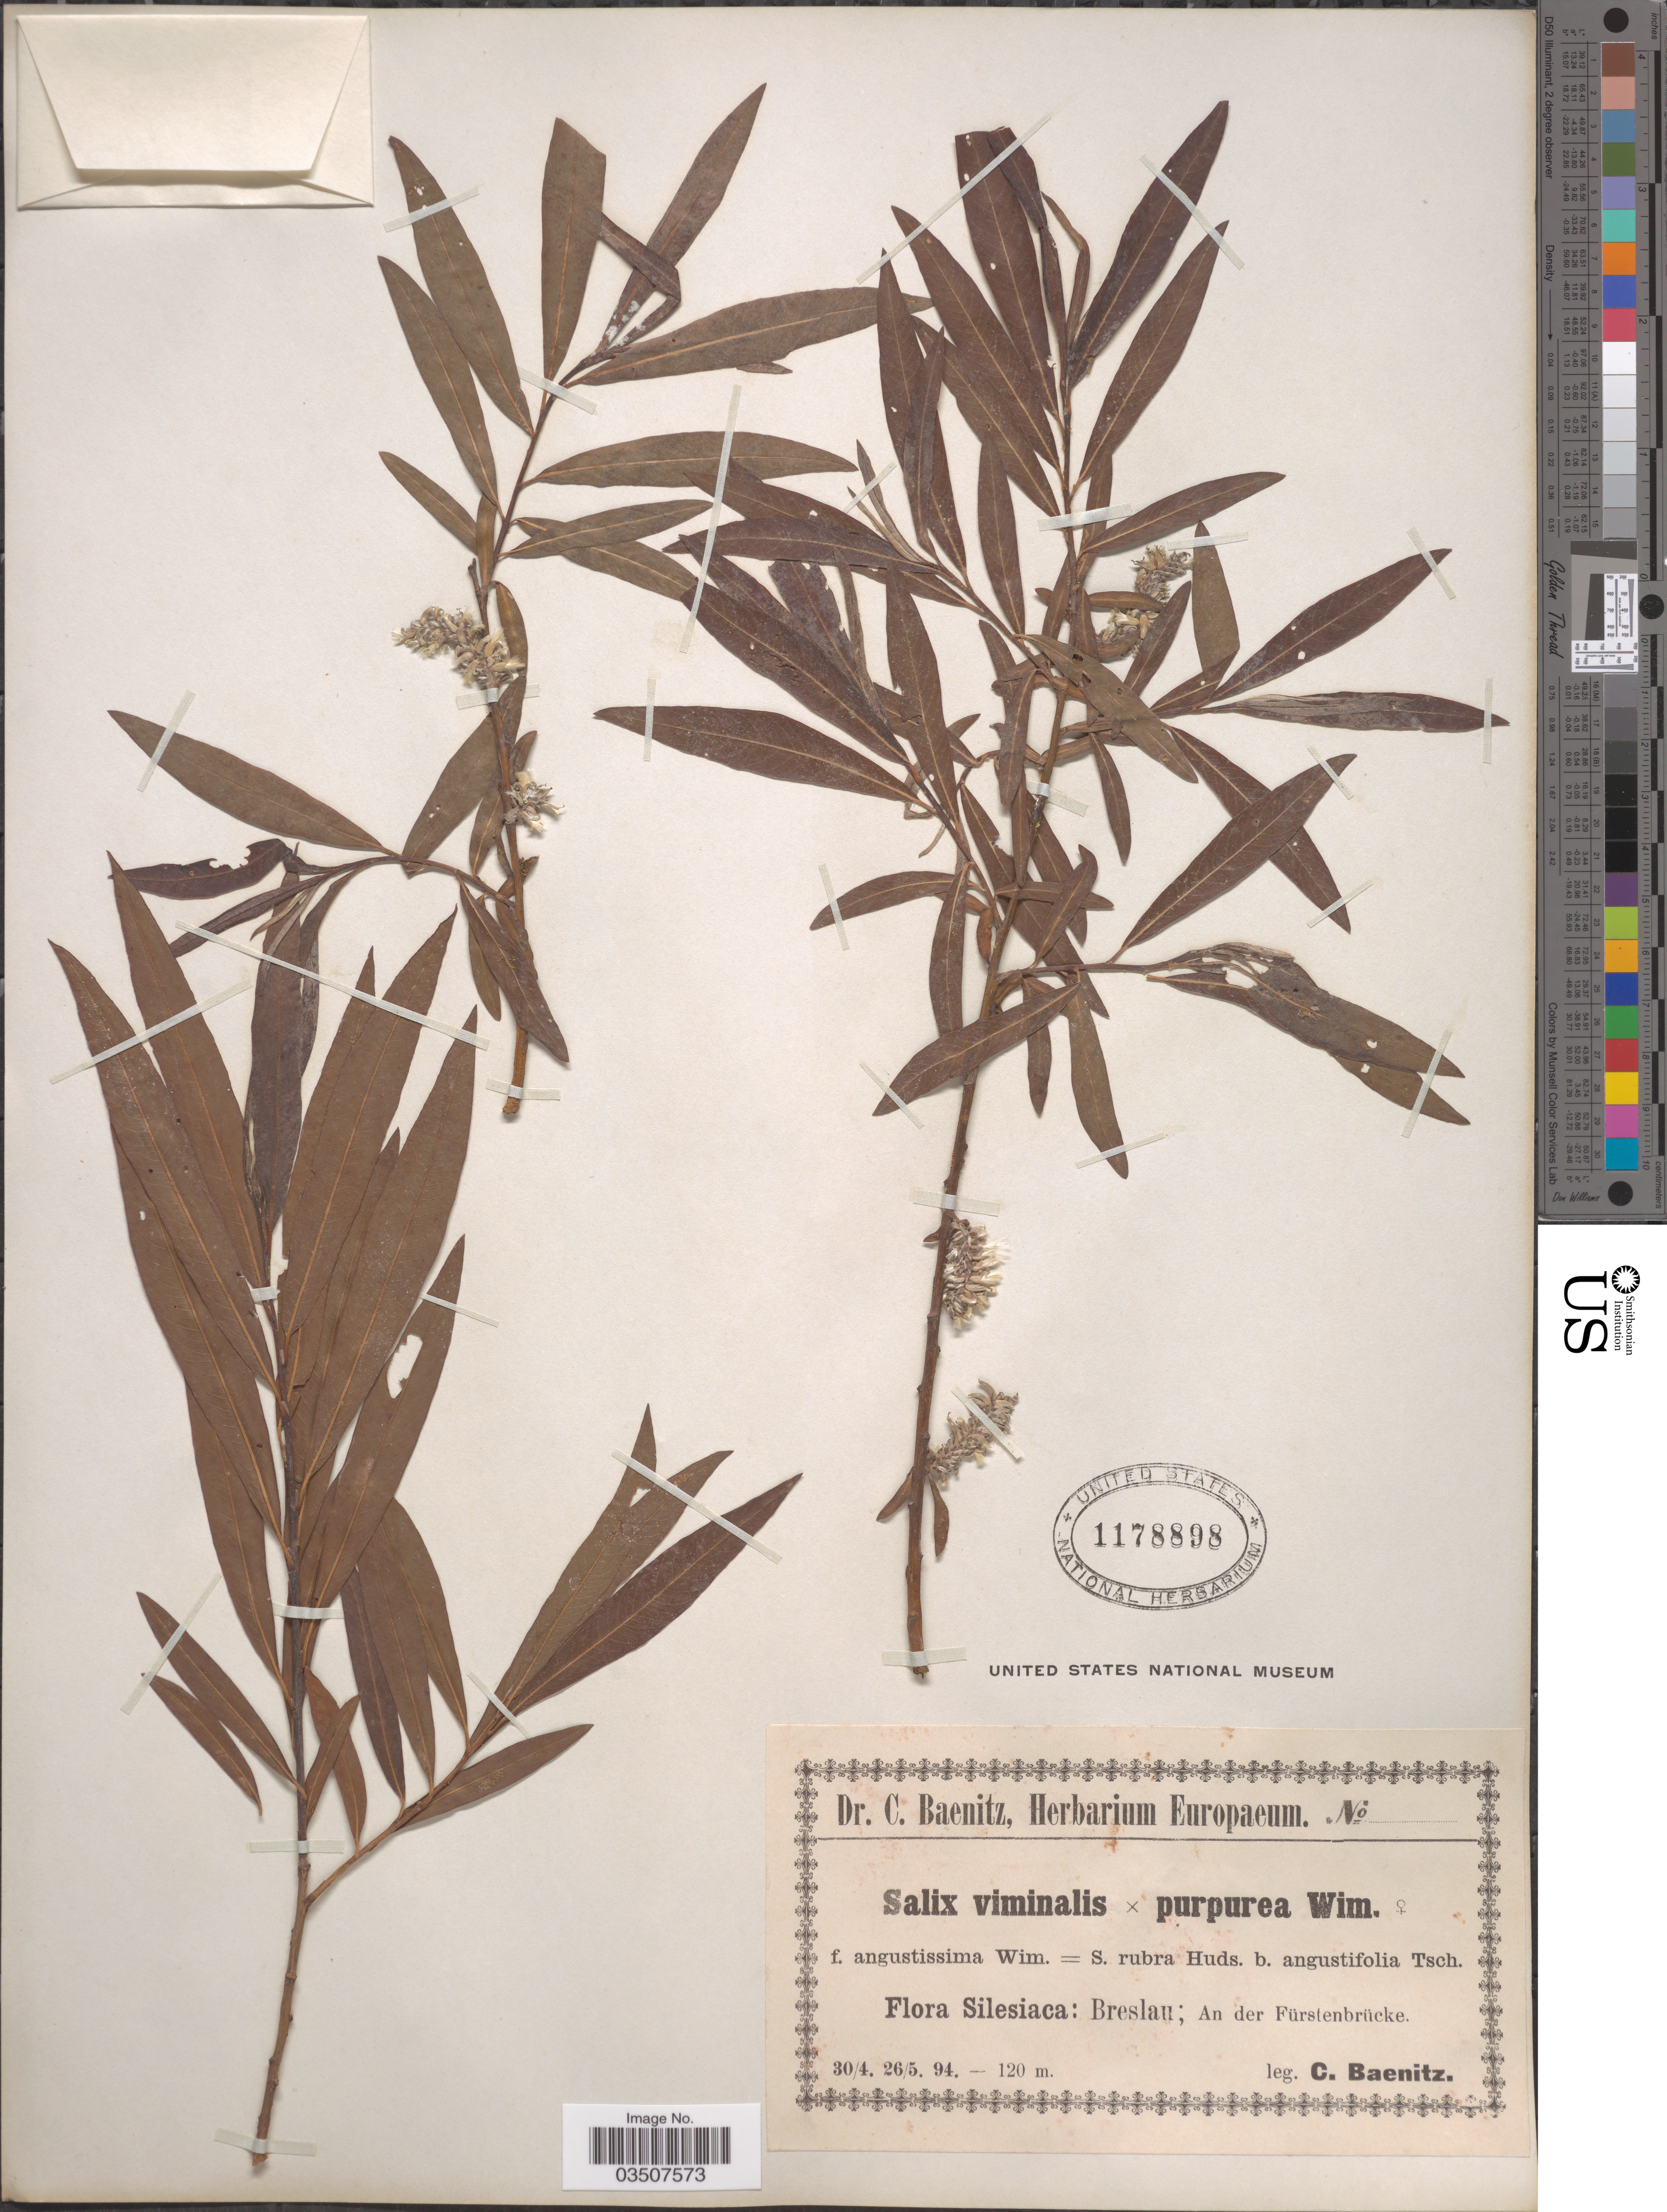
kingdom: Plantae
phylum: Tracheophyta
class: Magnoliopsida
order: Malpighiales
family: Salicaceae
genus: Salix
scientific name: Salix viminalis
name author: L.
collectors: C. G. Baenitz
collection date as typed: Transcribed d/m/y: 30/4/94 to 26/5/94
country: Poland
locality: Silesiaca: Breslau; An der Fürstenbrücke.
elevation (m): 120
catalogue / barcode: US 1178898